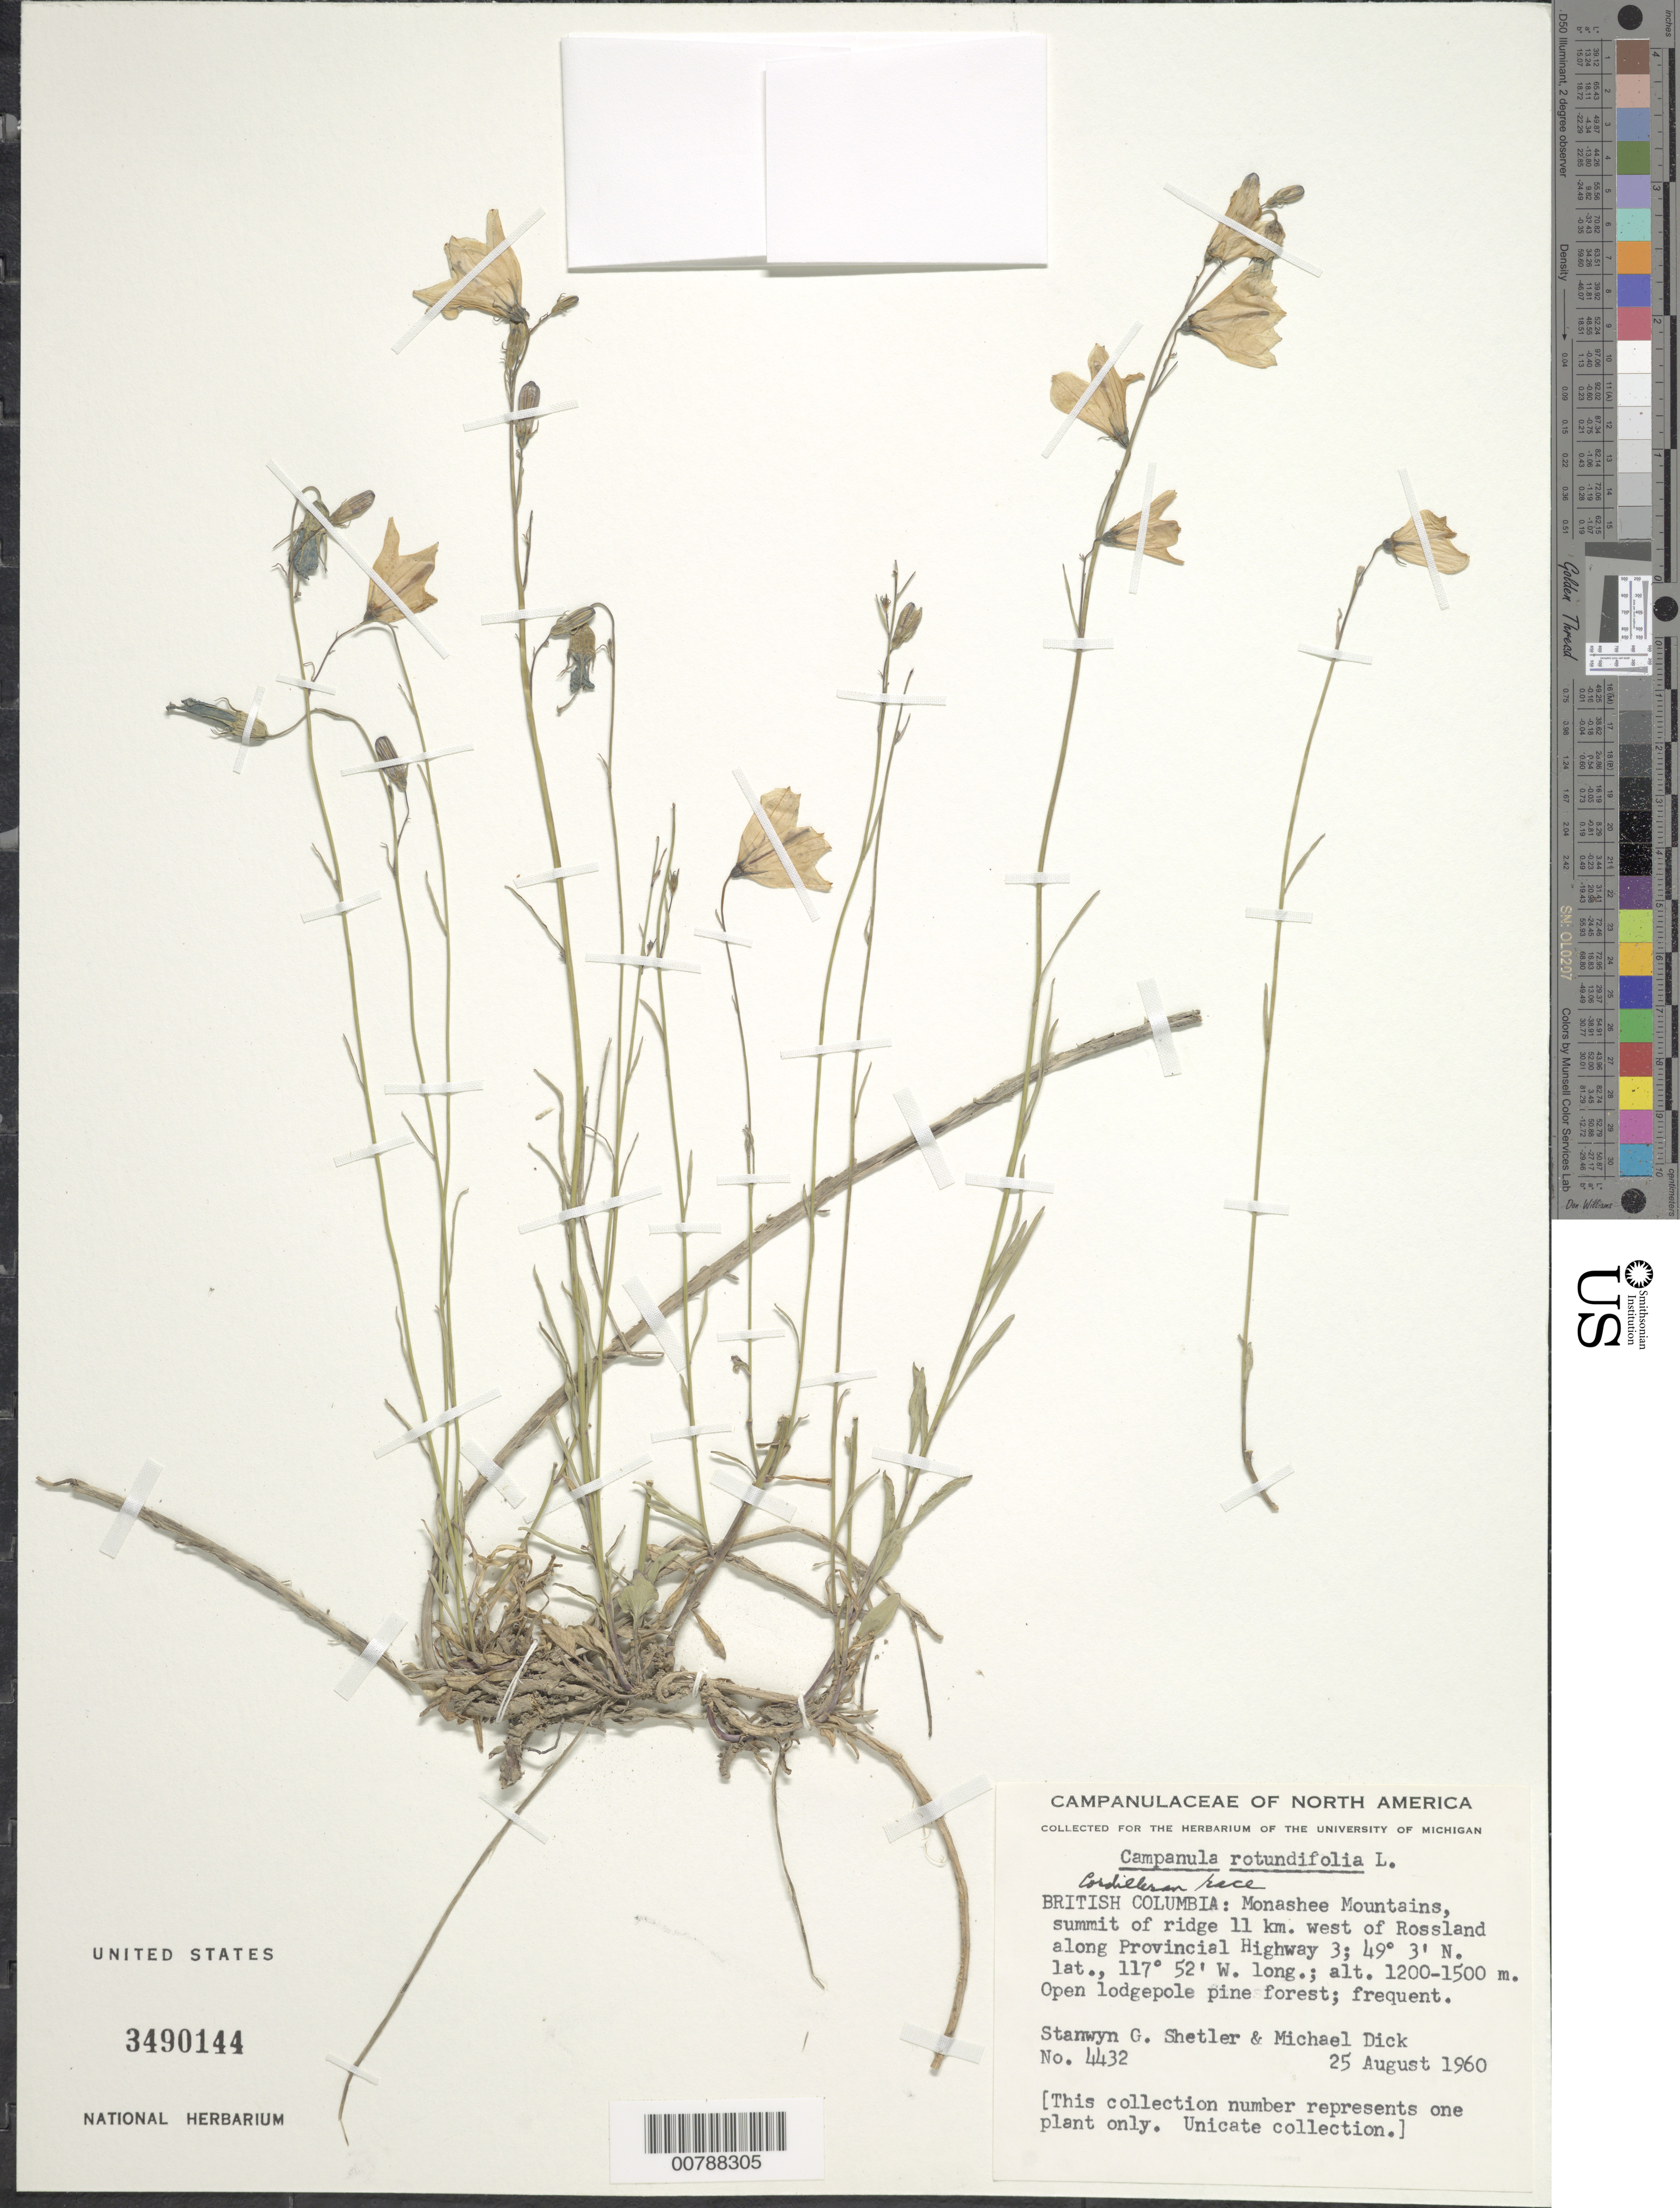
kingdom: Plantae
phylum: Tracheophyta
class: Magnoliopsida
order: Asterales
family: Campanulaceae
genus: Campanula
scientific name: Campanula rotundifolia L. Cordilleran race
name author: L.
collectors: S. Shetler & M. Dick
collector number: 4432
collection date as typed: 25 August 1960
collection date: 1960-08-25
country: Canada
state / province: British Columbia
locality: Monashee Mountains, summit of ridge 11 km. west of Rossland along Provincial Highway 3.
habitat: Open lodgepole pine forest.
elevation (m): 1200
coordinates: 49 3' N, 117 52' W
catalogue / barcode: US 3490144